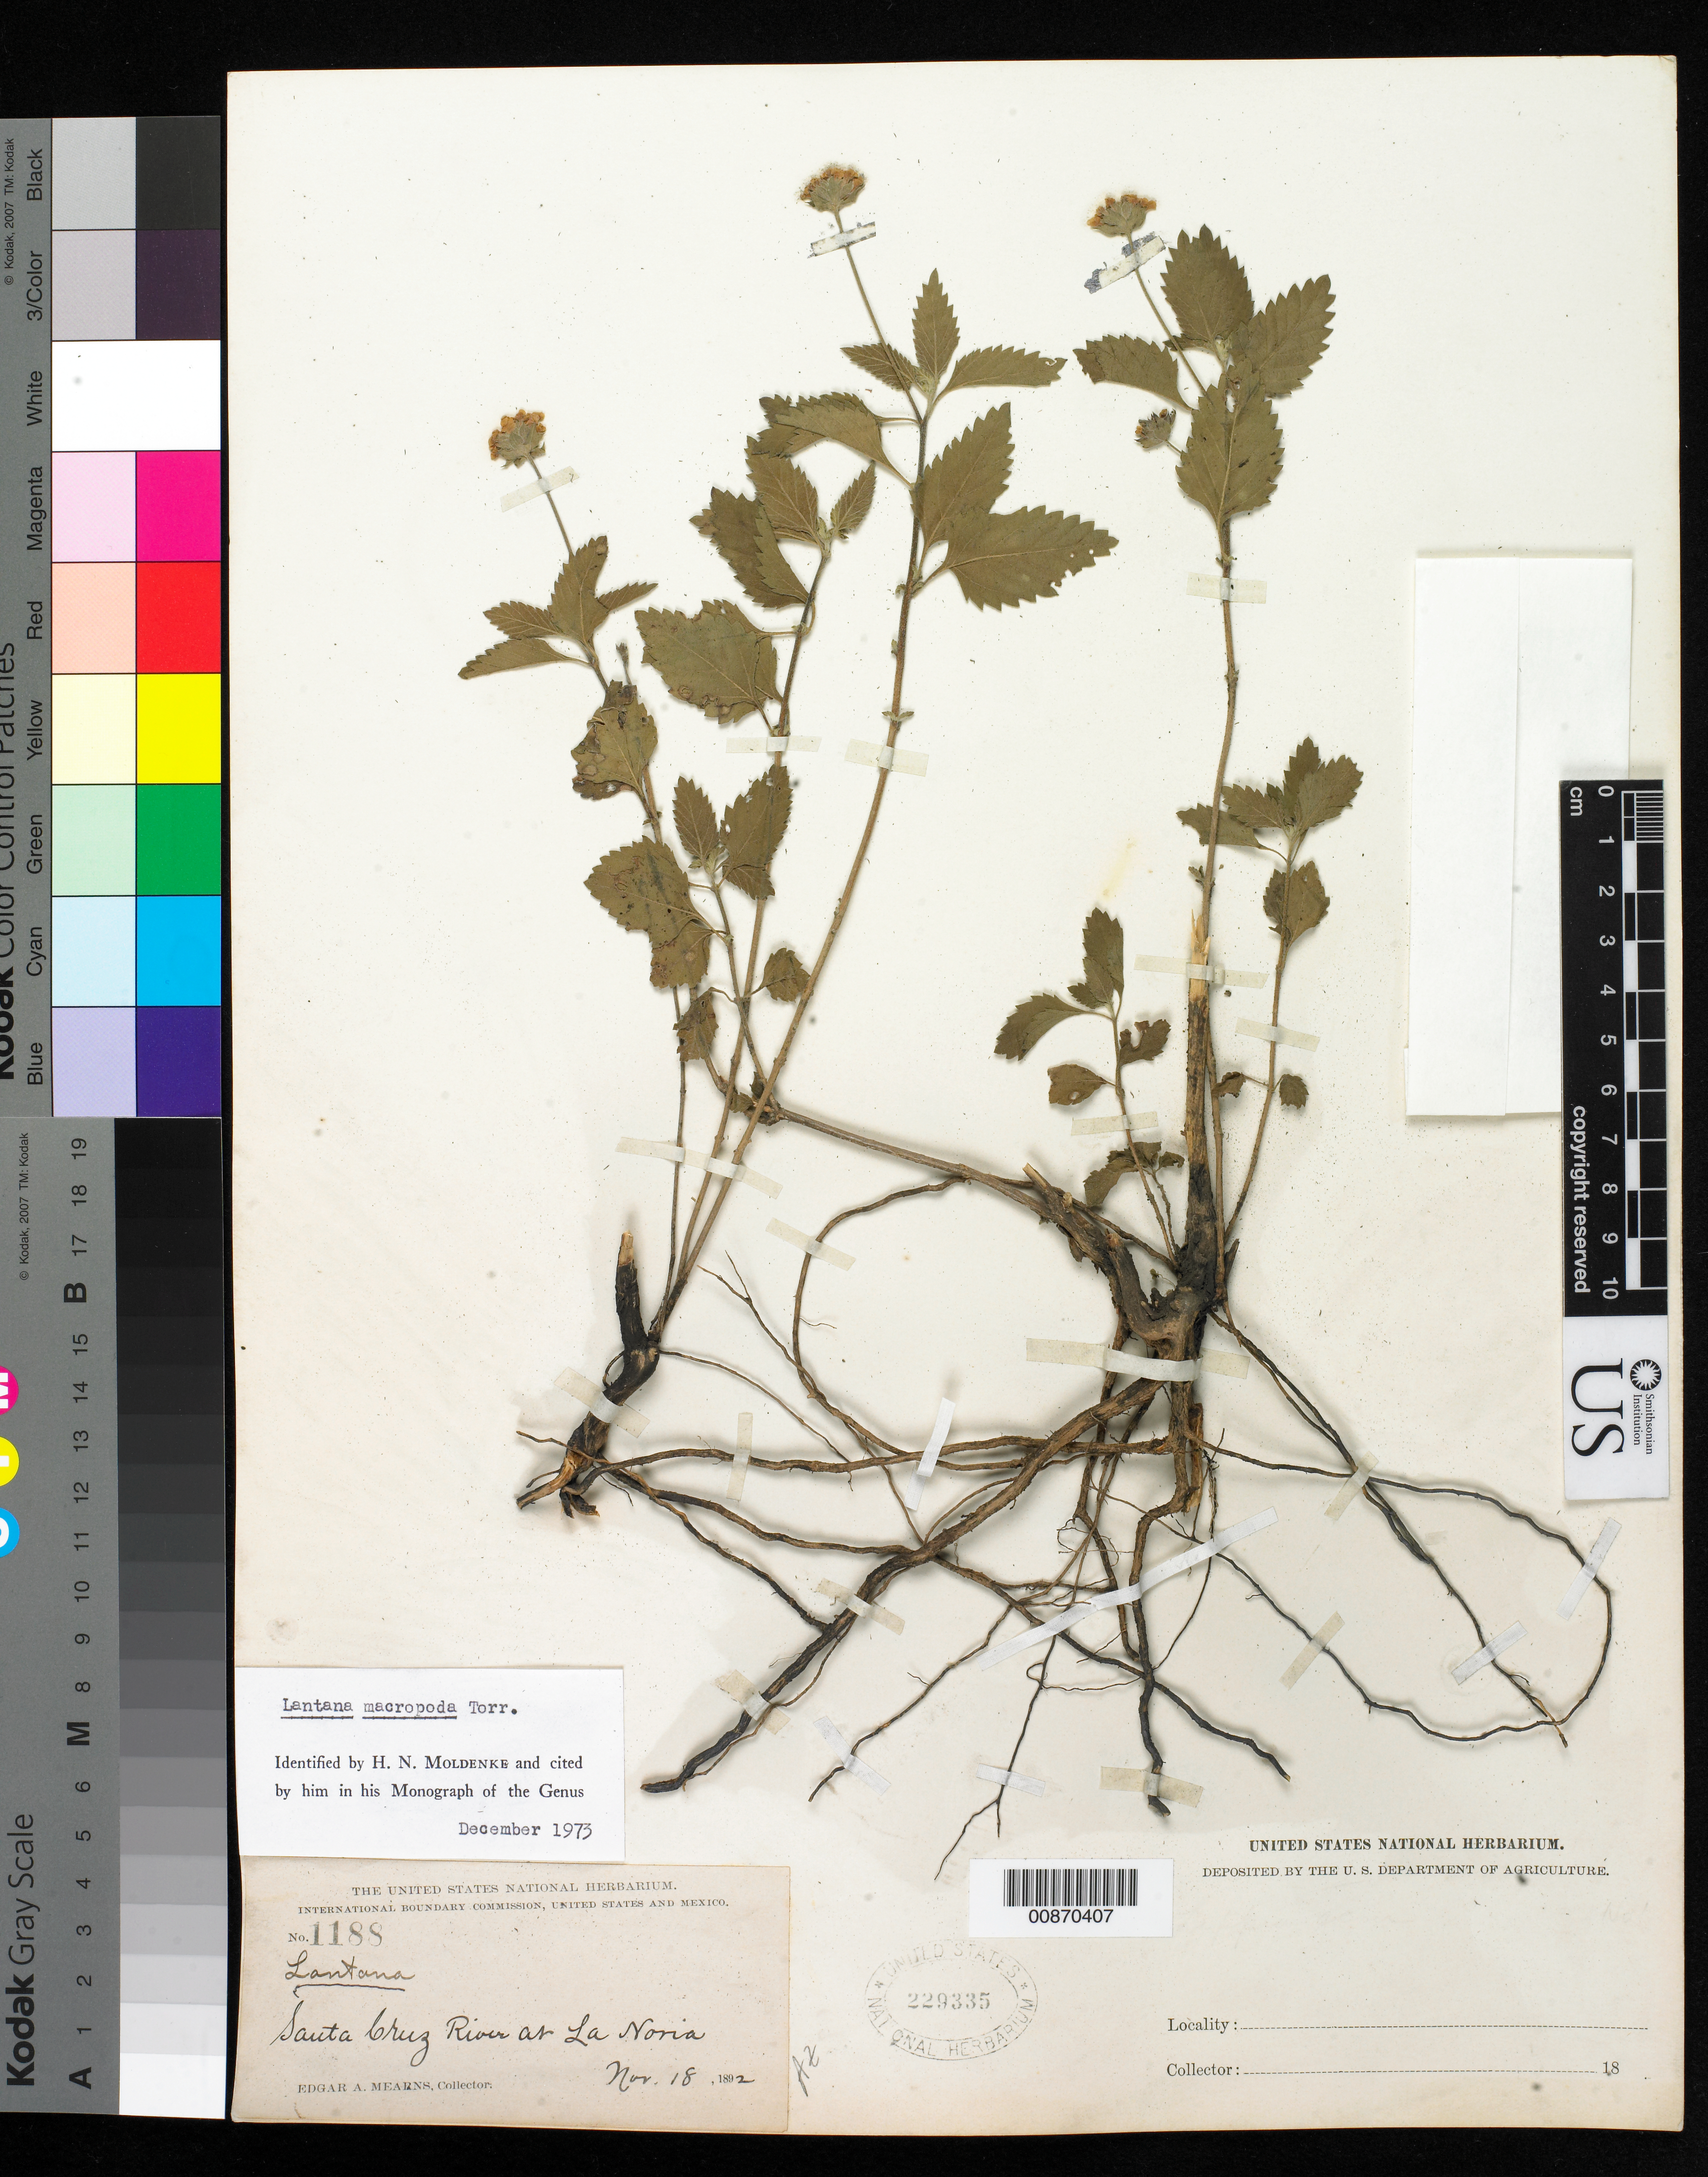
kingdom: Plantae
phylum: Tracheophyta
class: Magnoliopsida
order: Lamiales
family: Verbenaceae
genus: Lantana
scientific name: Lantana macropoda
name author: Torr.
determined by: Moldenke, H. N.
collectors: E. A. Mearns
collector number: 1188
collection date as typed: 18 Nov 1892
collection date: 1892-11-18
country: United States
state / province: Arizona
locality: Santa Cruz River, at La Noria.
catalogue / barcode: US 229335